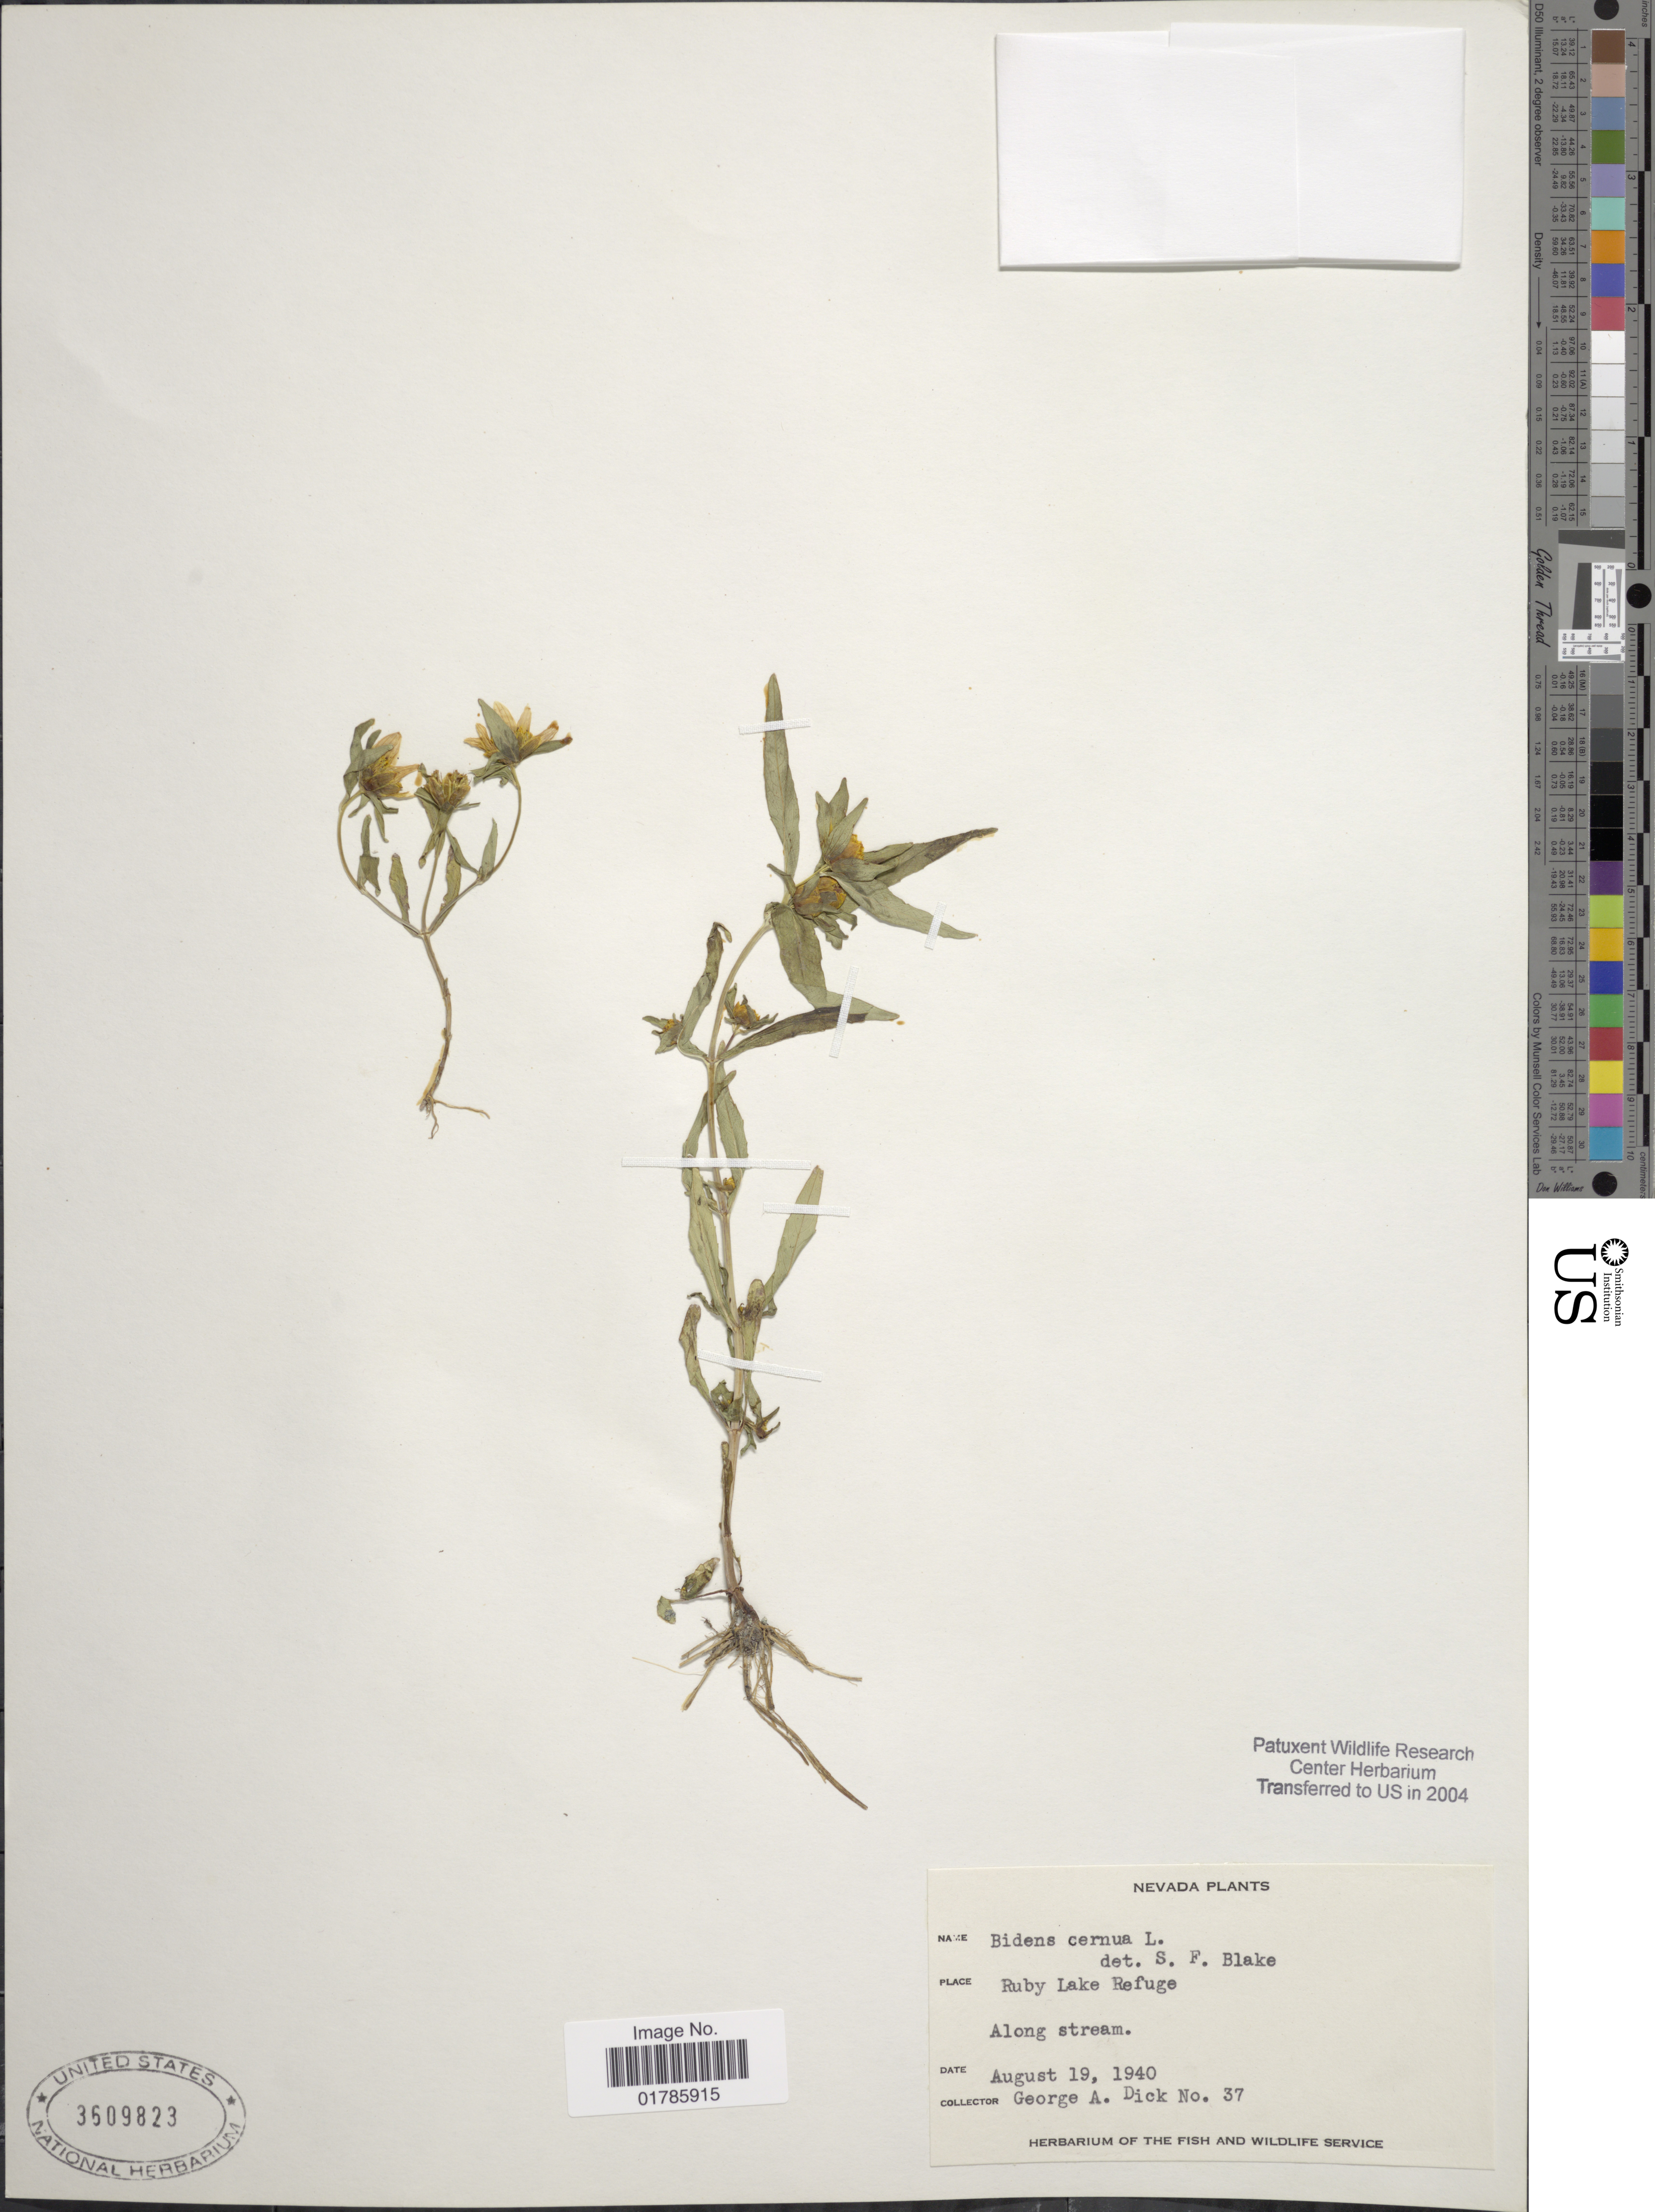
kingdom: Plantae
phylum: Tracheophyta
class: Magnoliopsida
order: Asterales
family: Asteraceae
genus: Bidens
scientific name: Bidens cernua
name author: L.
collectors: G. Dick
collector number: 37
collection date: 1940-08-19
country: United States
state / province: Nevada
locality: Ruby Lake Refuge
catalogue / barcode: US 3509823